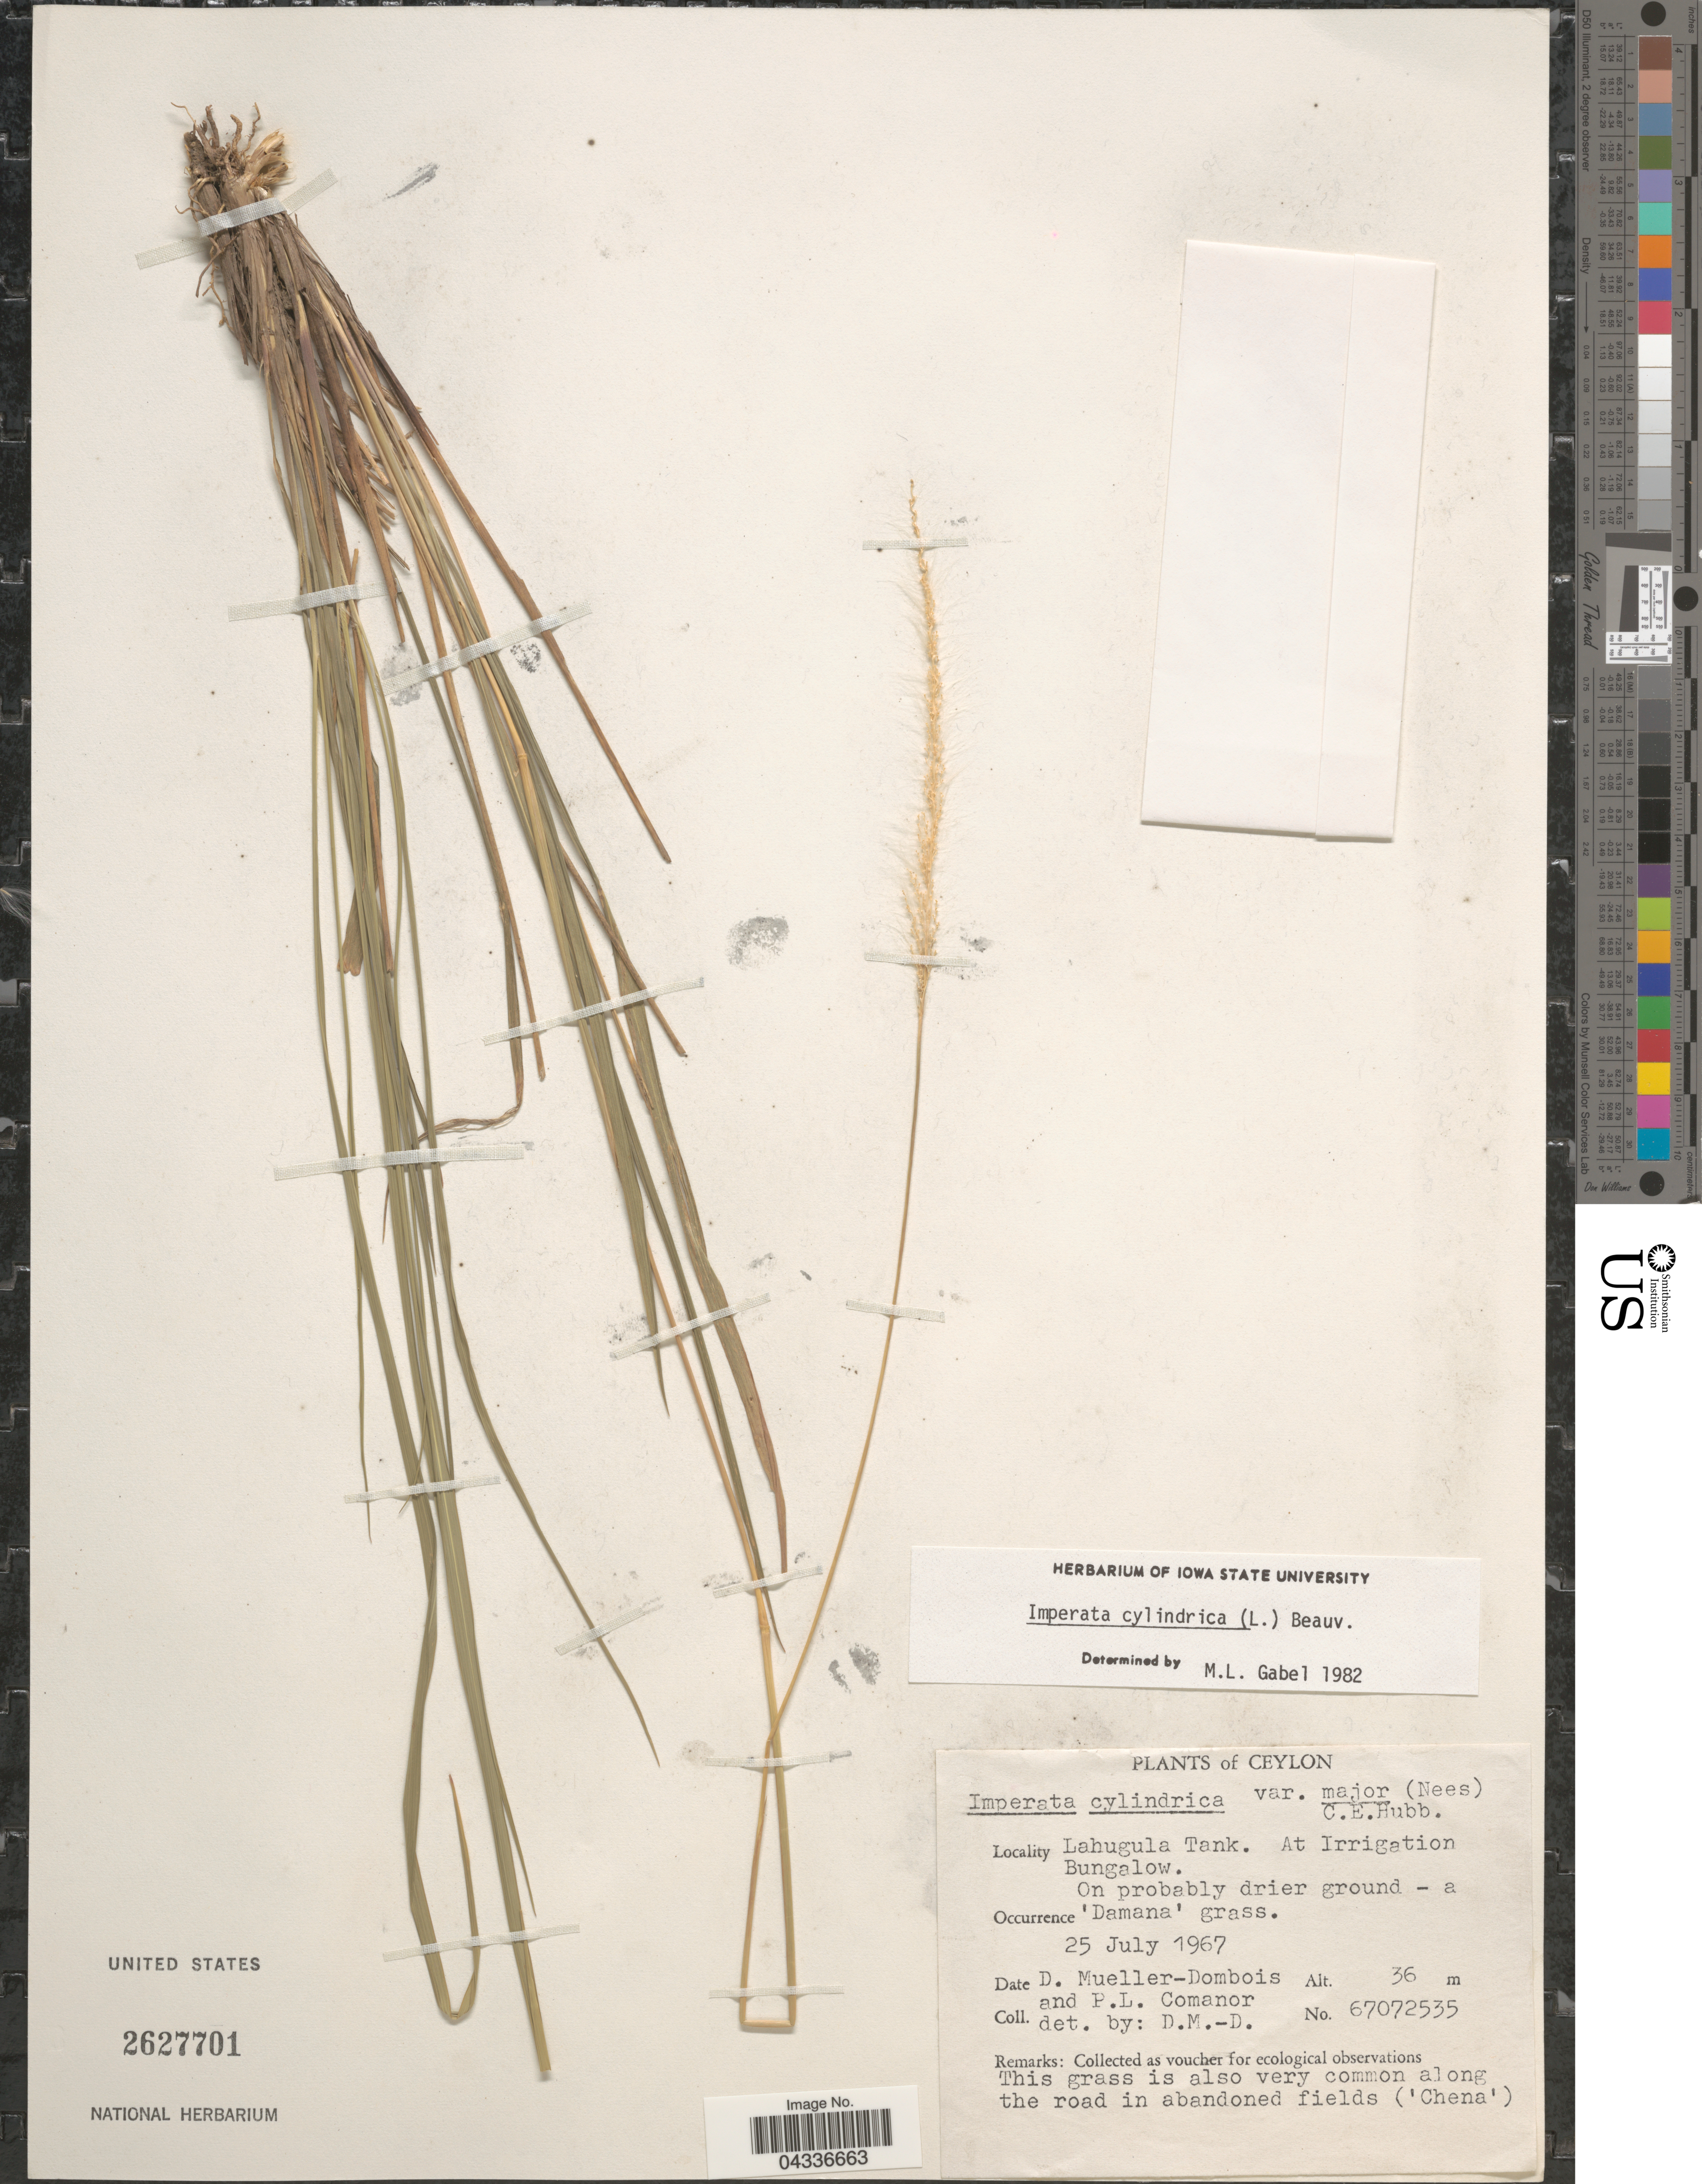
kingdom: Plantae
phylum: Tracheophyta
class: Liliopsida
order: Poales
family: Poaceae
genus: Imperata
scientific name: Imperata cylindrica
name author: (L.) P. Beauv.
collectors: D. Mueller-Dombois & P. Comanor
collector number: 67072535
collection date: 1967-07-25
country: Sri Lanka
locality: Ceylon. Lahugula Tank. At Irrigation Bungalow.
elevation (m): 36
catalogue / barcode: US 2627701